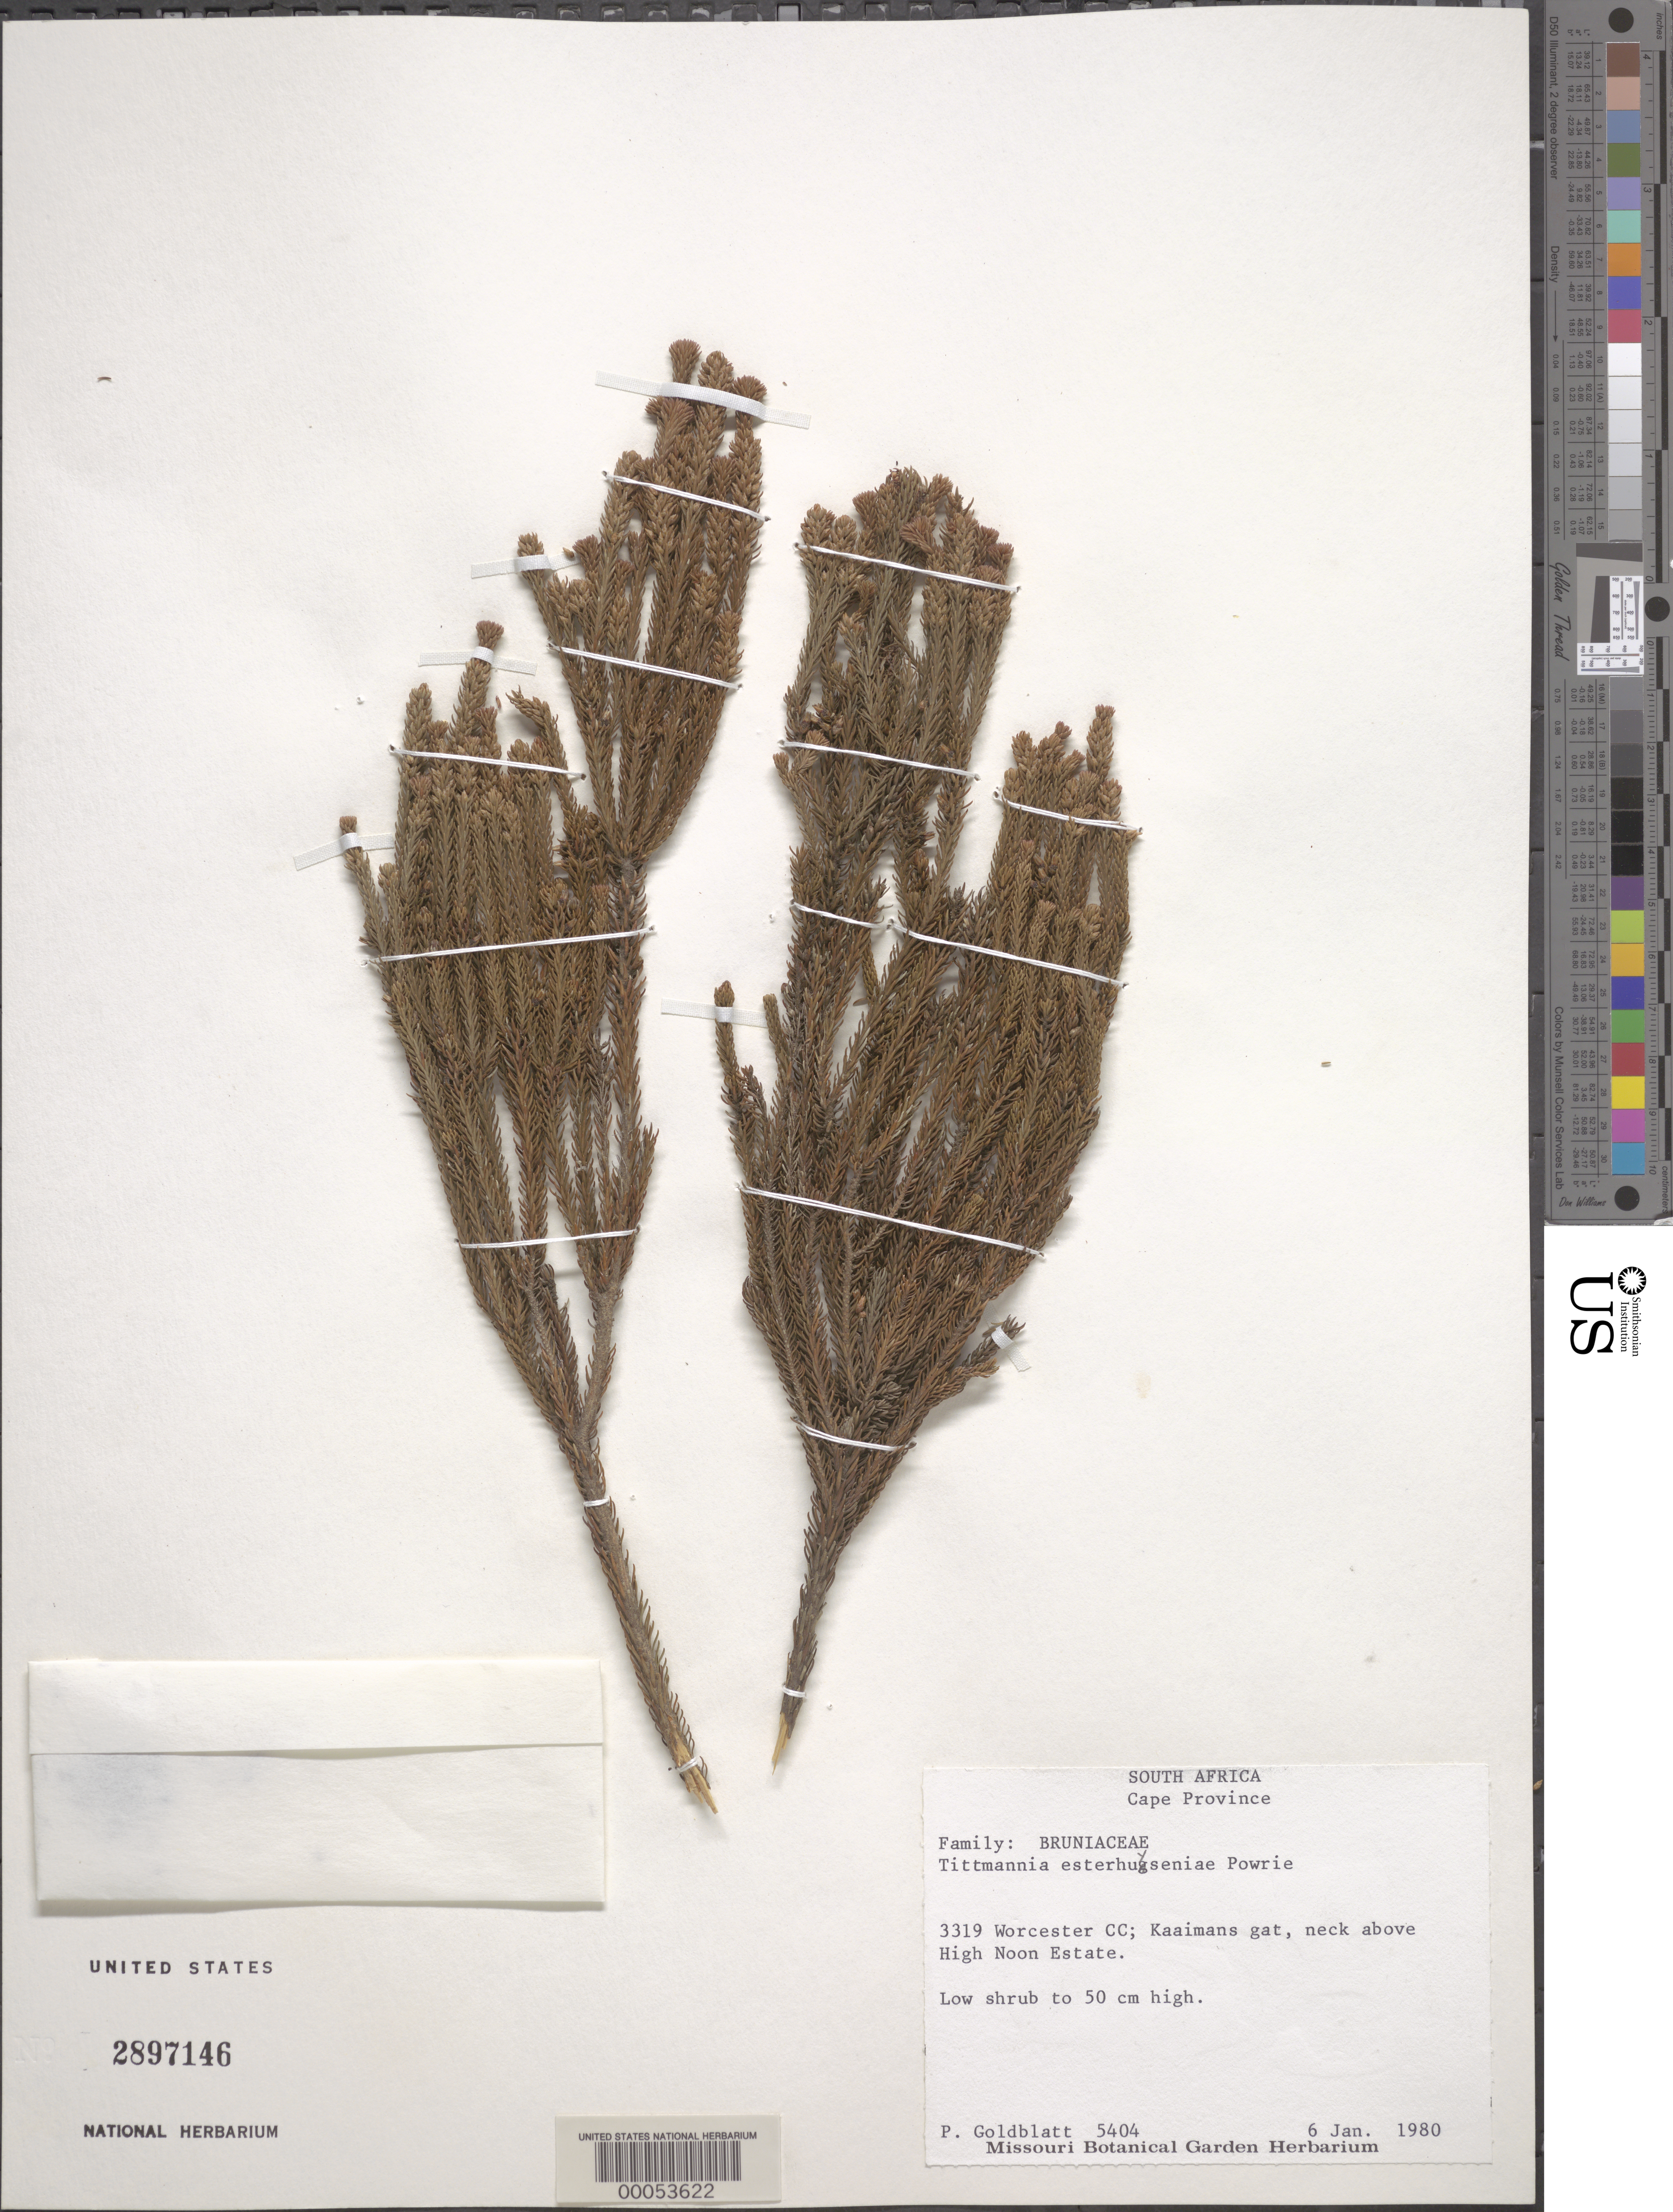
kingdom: Plantae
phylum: Tracheophyta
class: Magnoliopsida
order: Bruniales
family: Bruniaceae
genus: Audouinia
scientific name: Audouinia esterhuyseniae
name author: (Powrie) A.V. Hall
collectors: P. Goldblatt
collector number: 5404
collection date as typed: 06 Jan 1980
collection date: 1980-01-06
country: South Africa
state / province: Western Cape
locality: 3319 worcester cc; kaaimans gat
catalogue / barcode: US 2897146